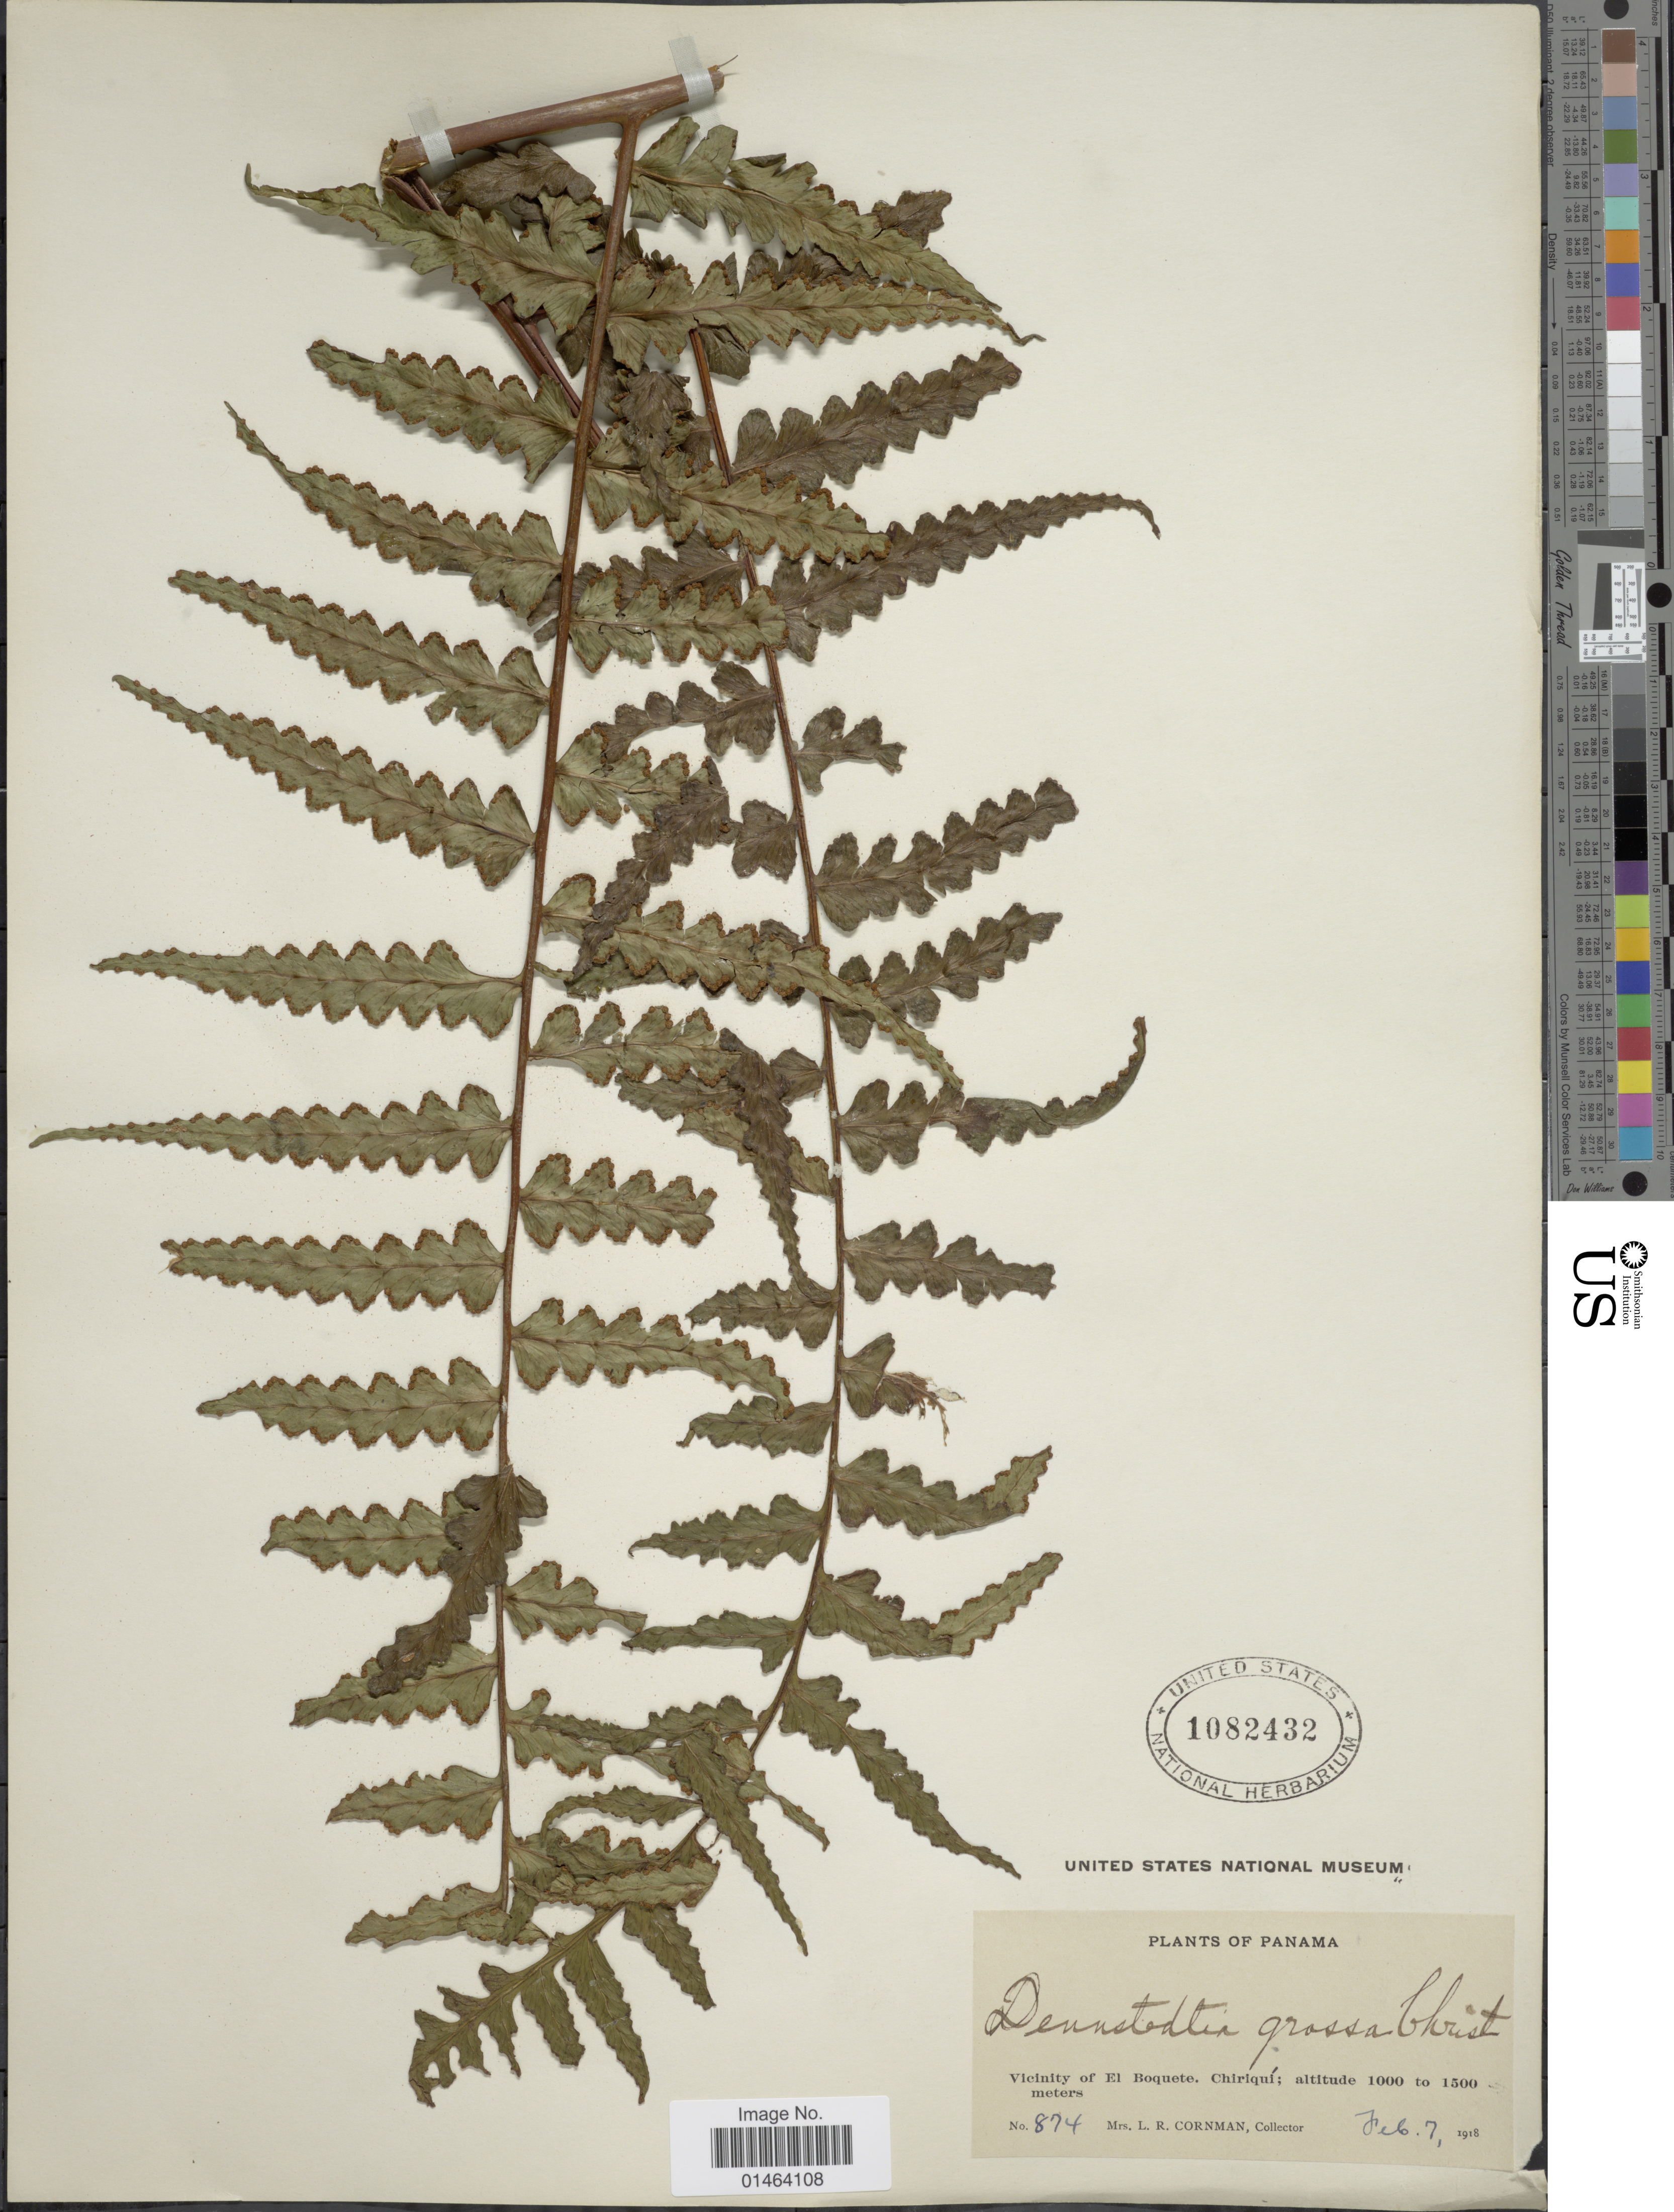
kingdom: Plantae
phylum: Tracheophyta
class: Polypodiopsida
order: Polypodiales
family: Dennstaedtiaceae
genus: Dennstaedtia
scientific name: Dennstaedtia coronata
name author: (Sodiro) C. Chr.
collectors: L. Cornman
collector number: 874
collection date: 1918-02-07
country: Panama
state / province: Chiriqui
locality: Panama, Vicinity El Boquete.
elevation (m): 1000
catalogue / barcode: US 1082432